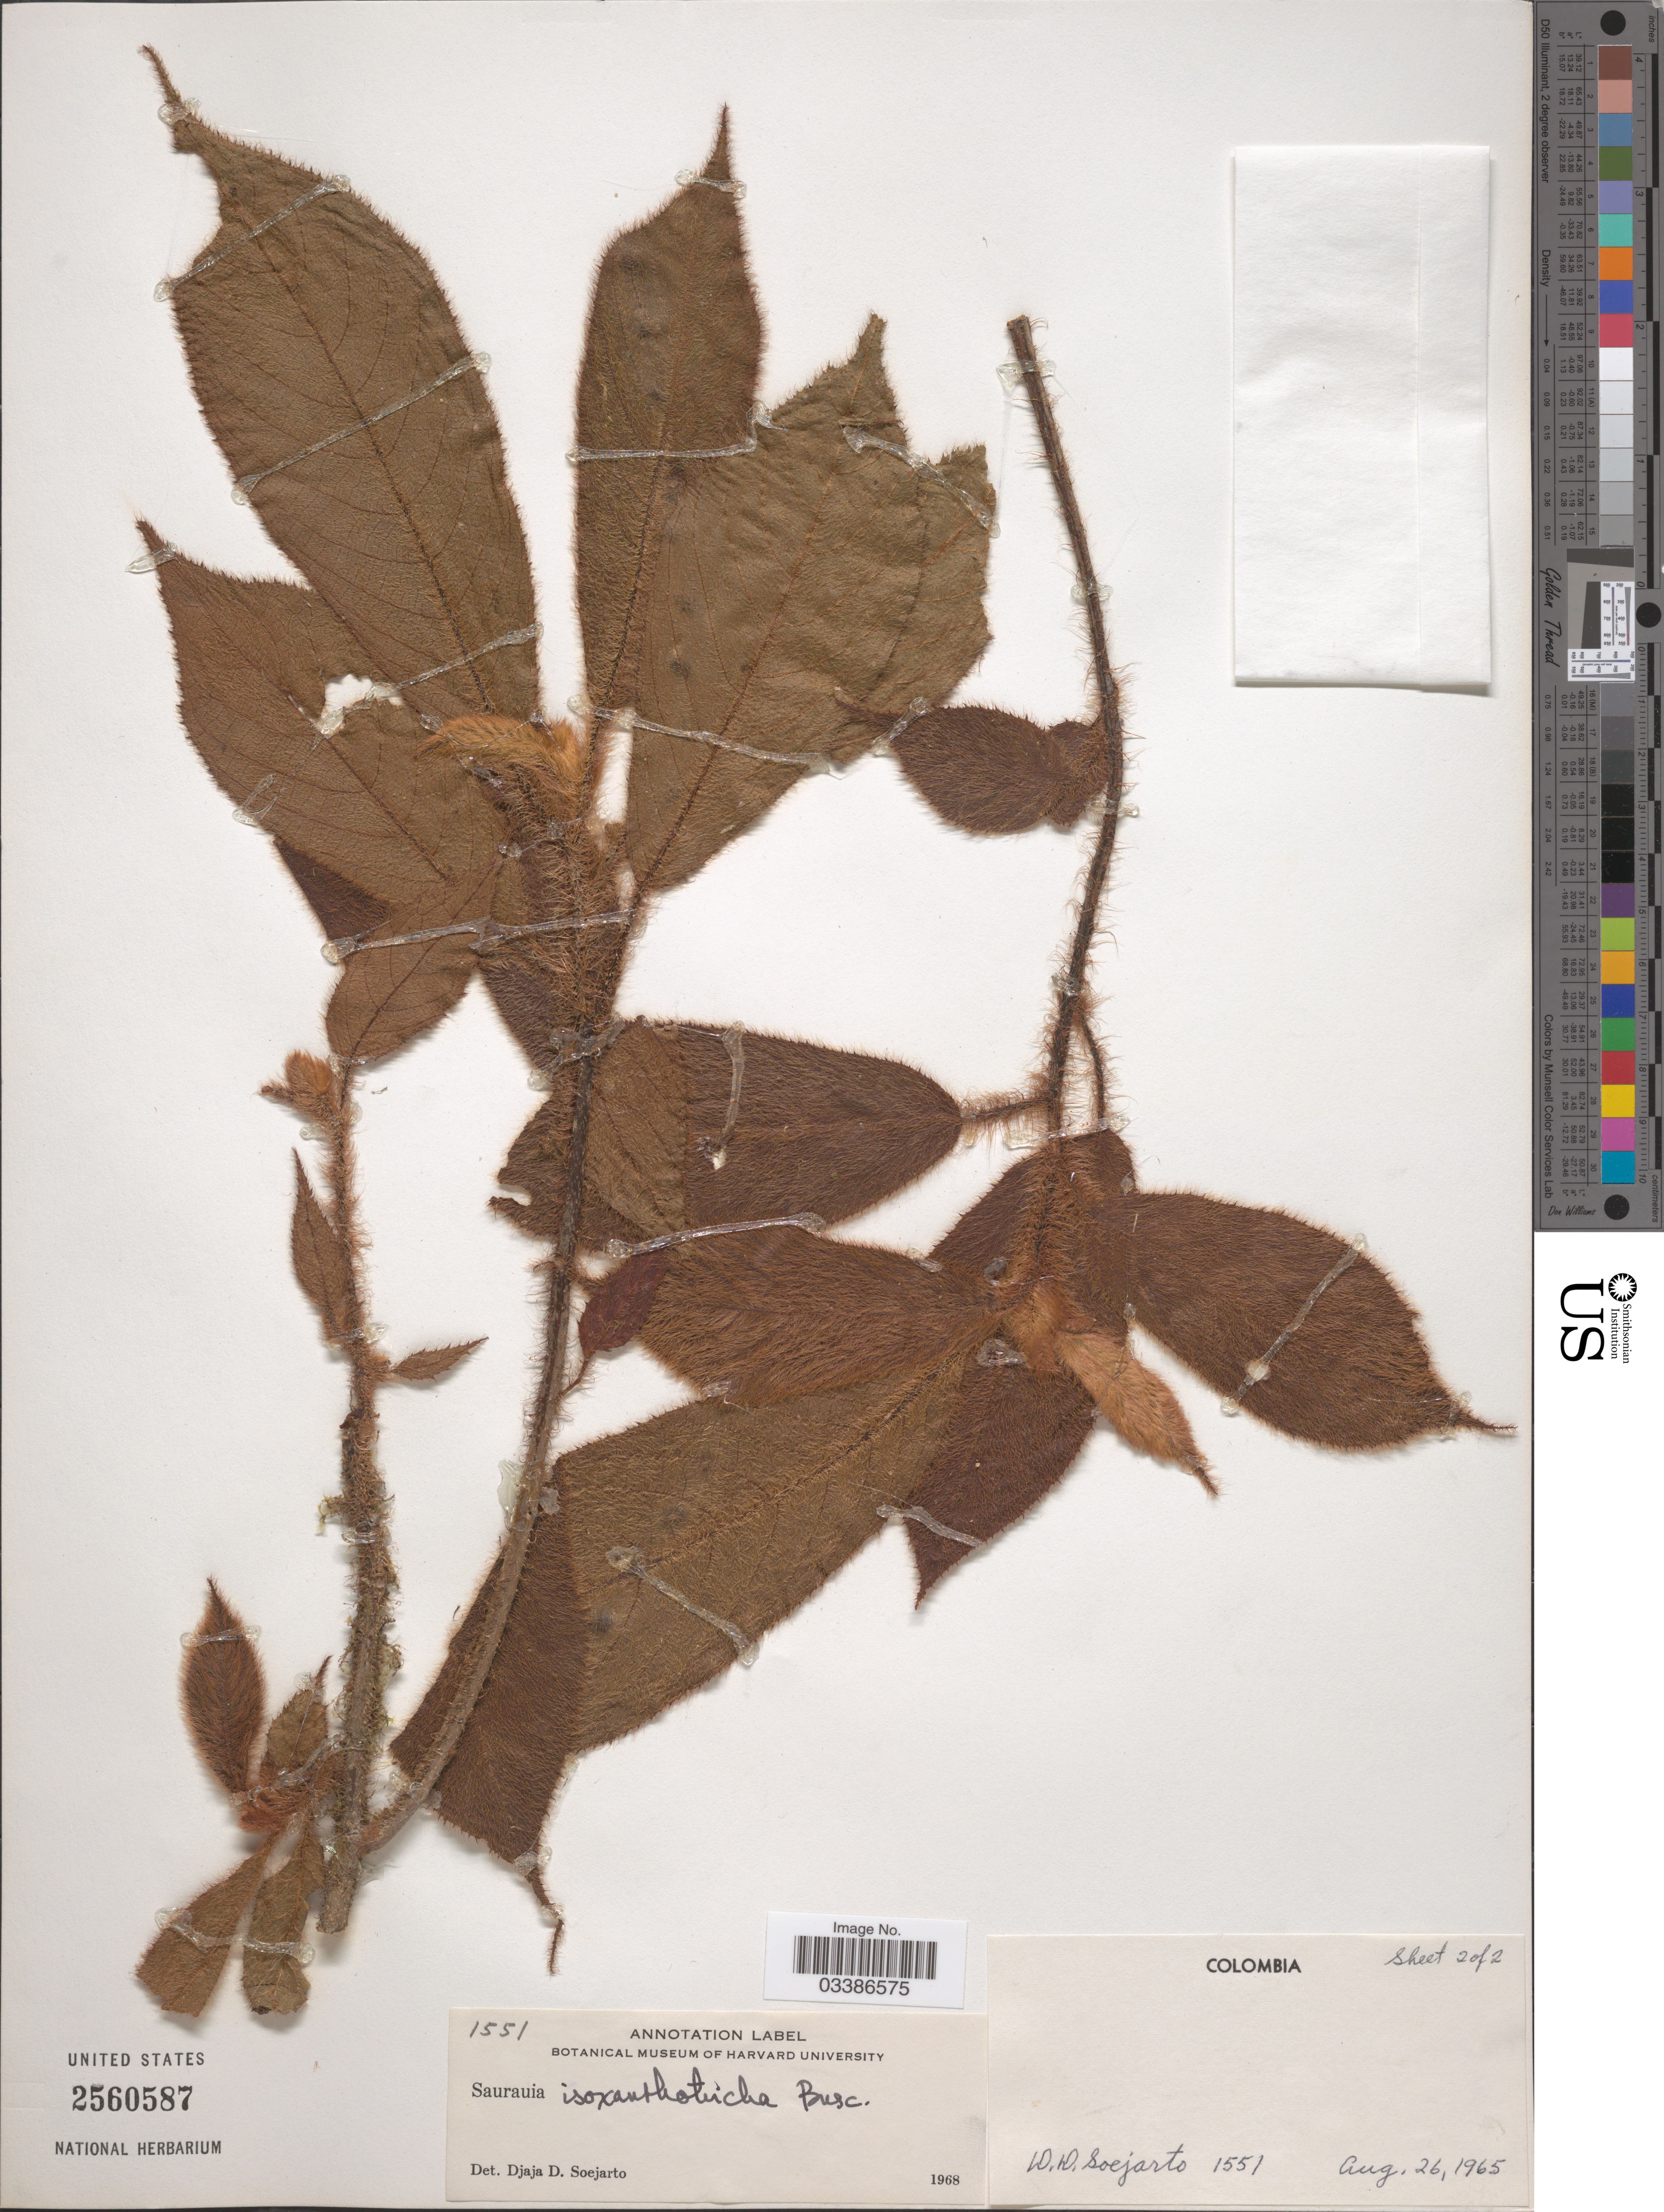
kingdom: Plantae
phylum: Tracheophyta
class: Magnoliopsida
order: Ericales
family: Actinidiaceae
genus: Saurauia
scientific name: Saurauia isoxanthotricha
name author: Buscal.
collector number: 1551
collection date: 1965-08-26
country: Colombia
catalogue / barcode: US 2560587